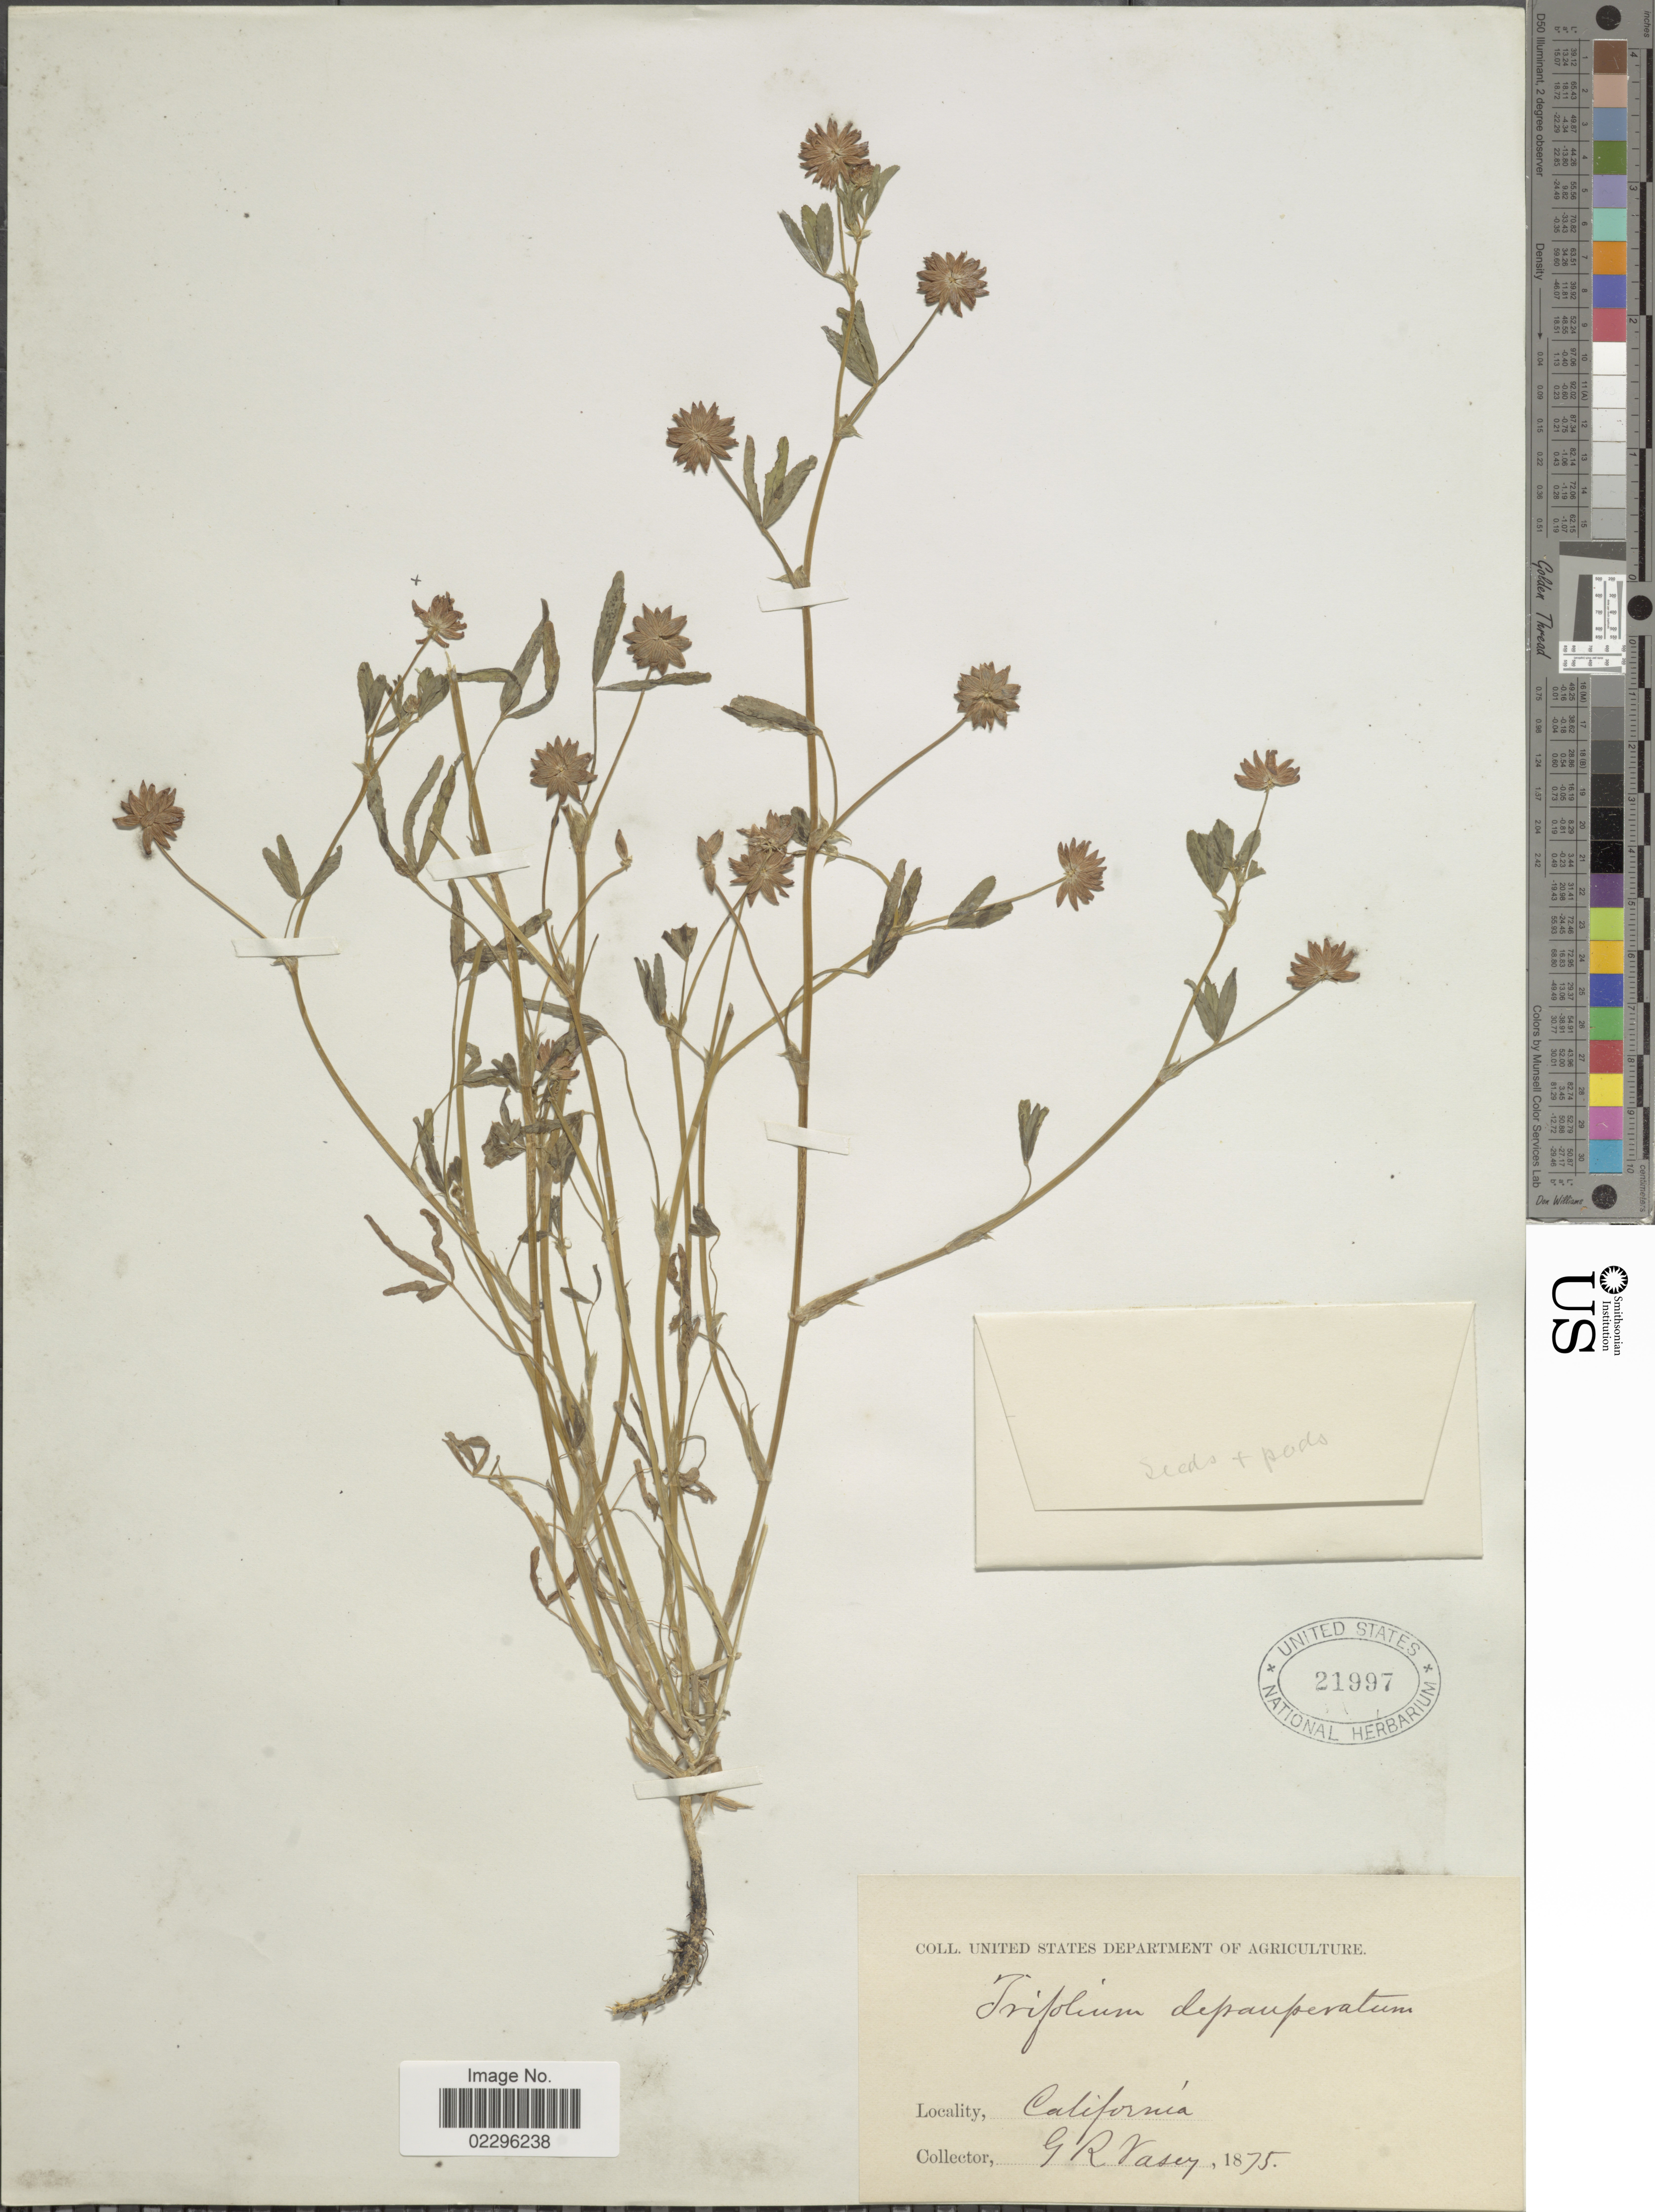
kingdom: Plantae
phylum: Tracheophyta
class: Magnoliopsida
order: Fabales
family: Fabaceae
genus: Trifolium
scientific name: Trifolium depauperatum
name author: Desv.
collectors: G. R. Vasey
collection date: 1875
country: United States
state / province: California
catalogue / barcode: US 21997